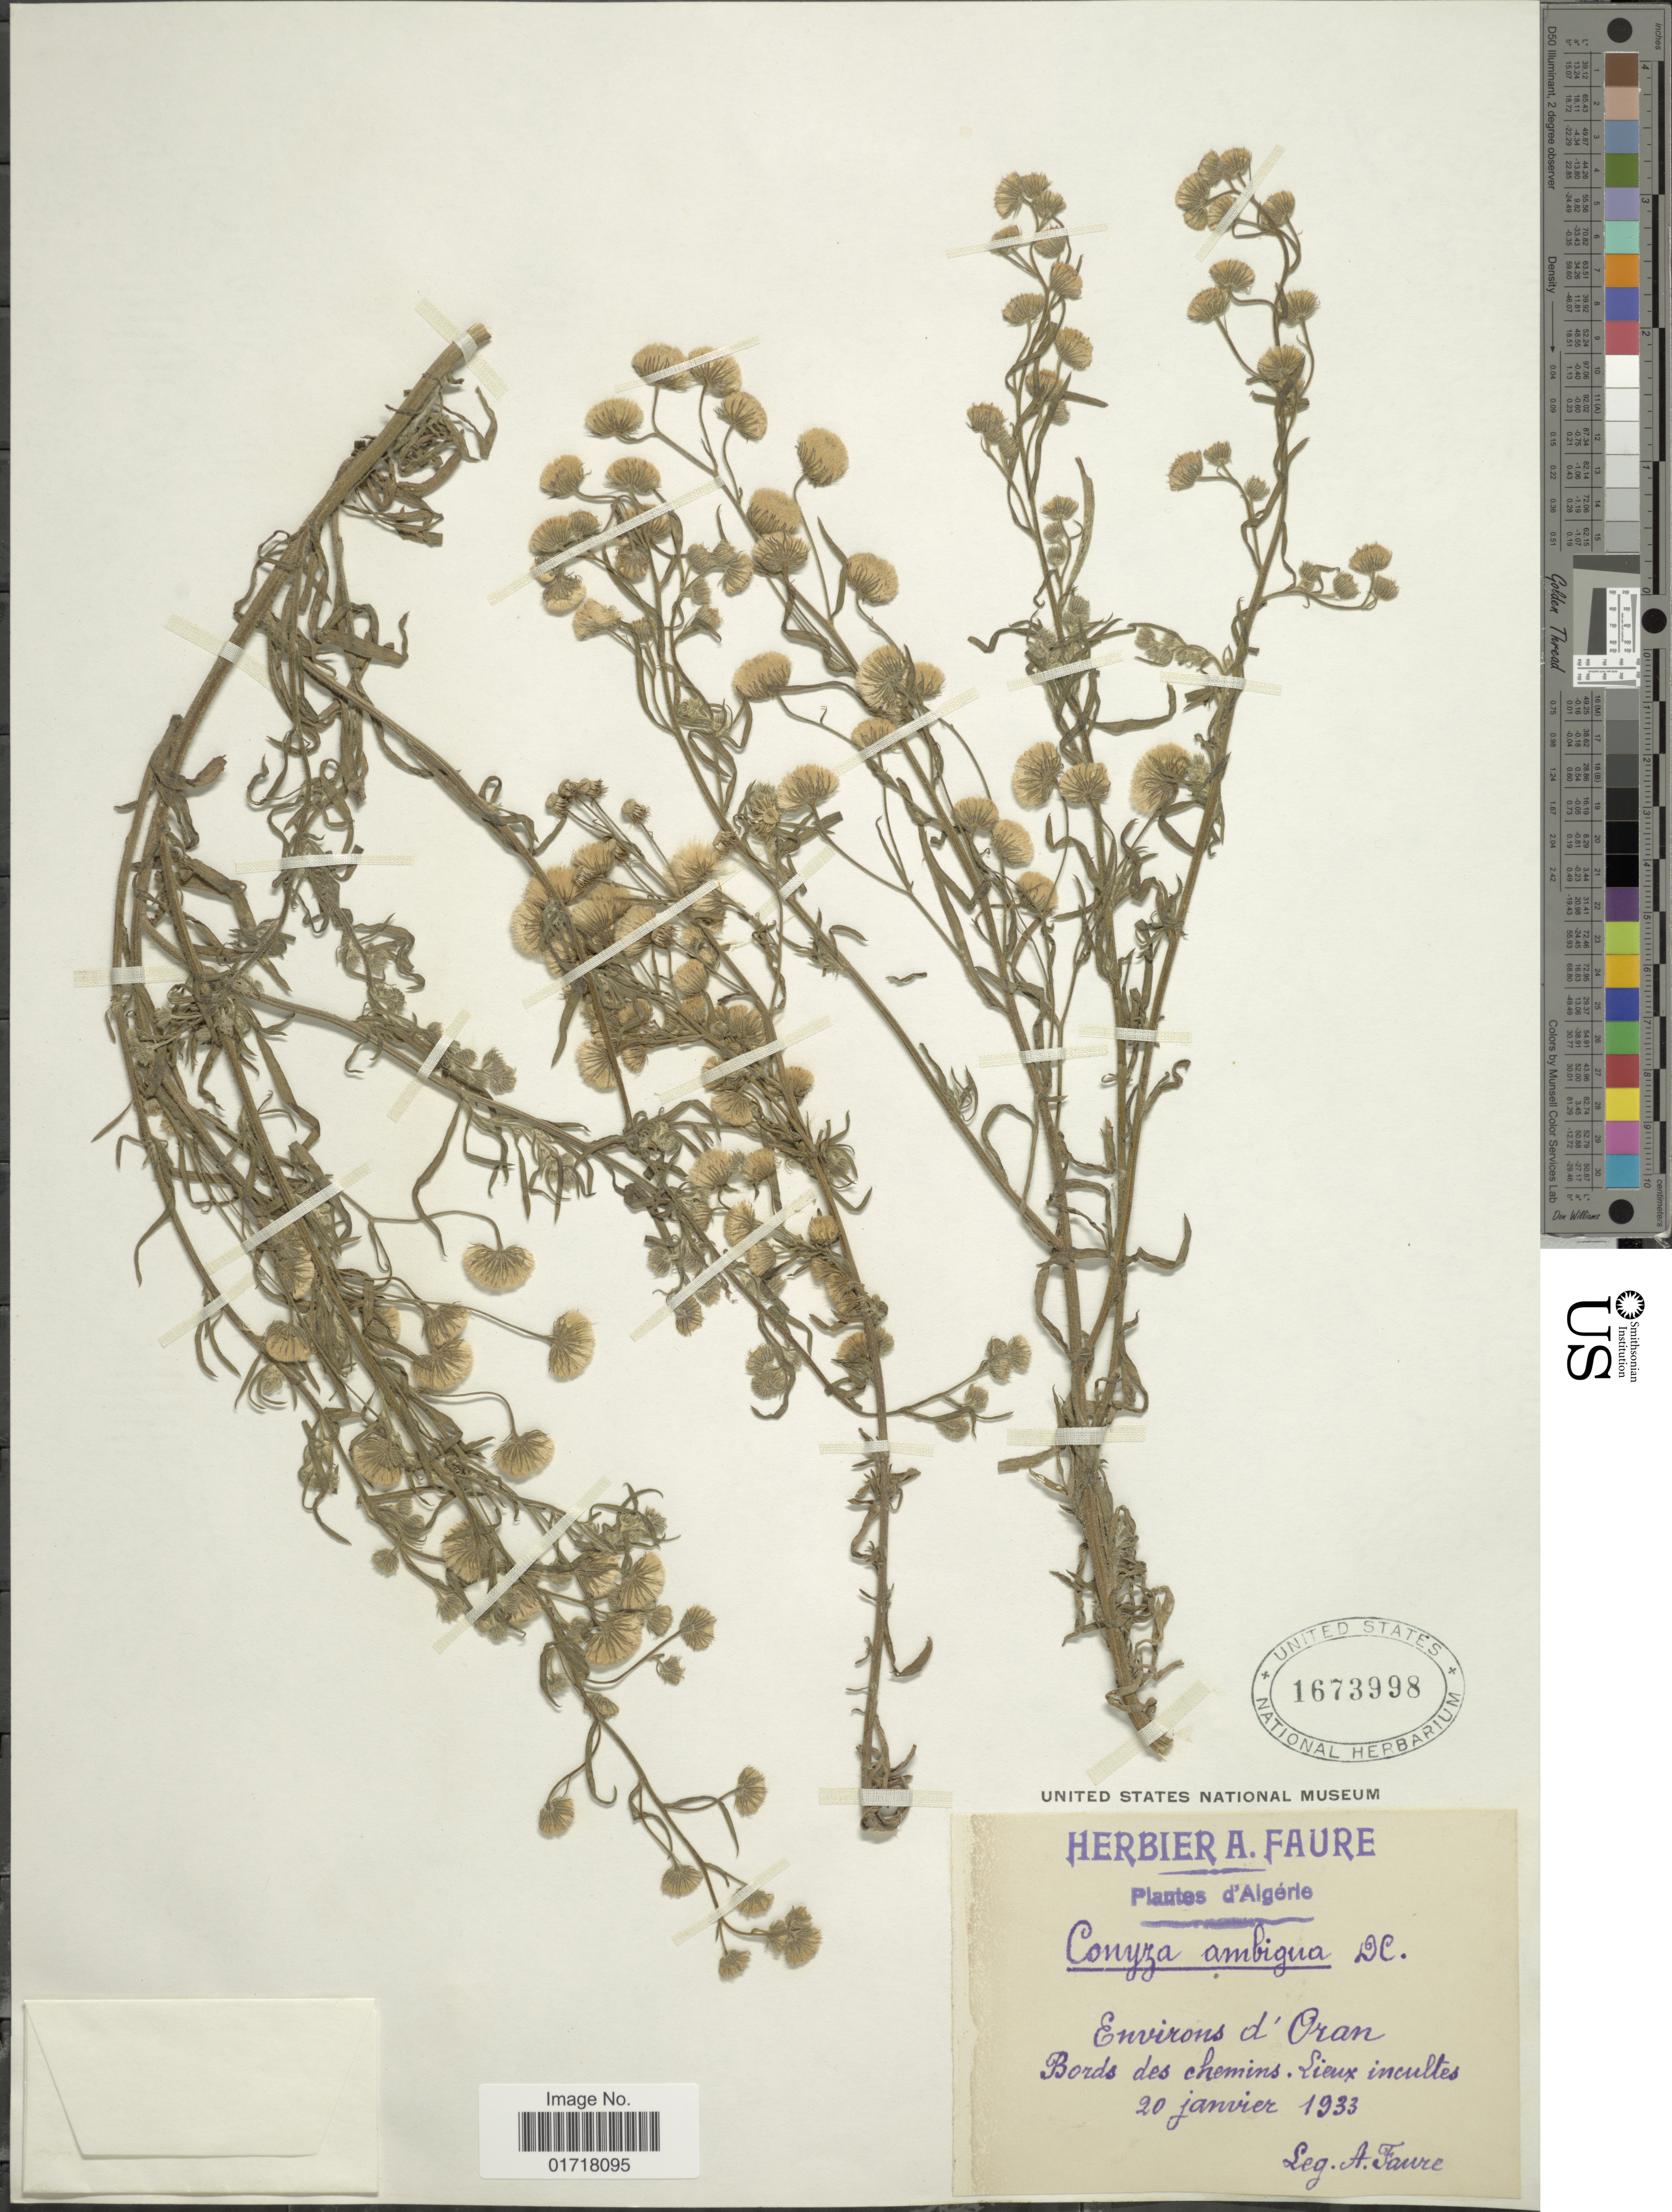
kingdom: Plantae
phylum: Tracheophyta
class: Magnoliopsida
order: Asterales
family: Asteraceae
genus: Conyza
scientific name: Conyza ambigua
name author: DC.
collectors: A. Faure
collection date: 1933-01-20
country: Algeria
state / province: Oran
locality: Environs d' Oran, Bords des chemins. Lieux incultes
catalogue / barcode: US 1673998